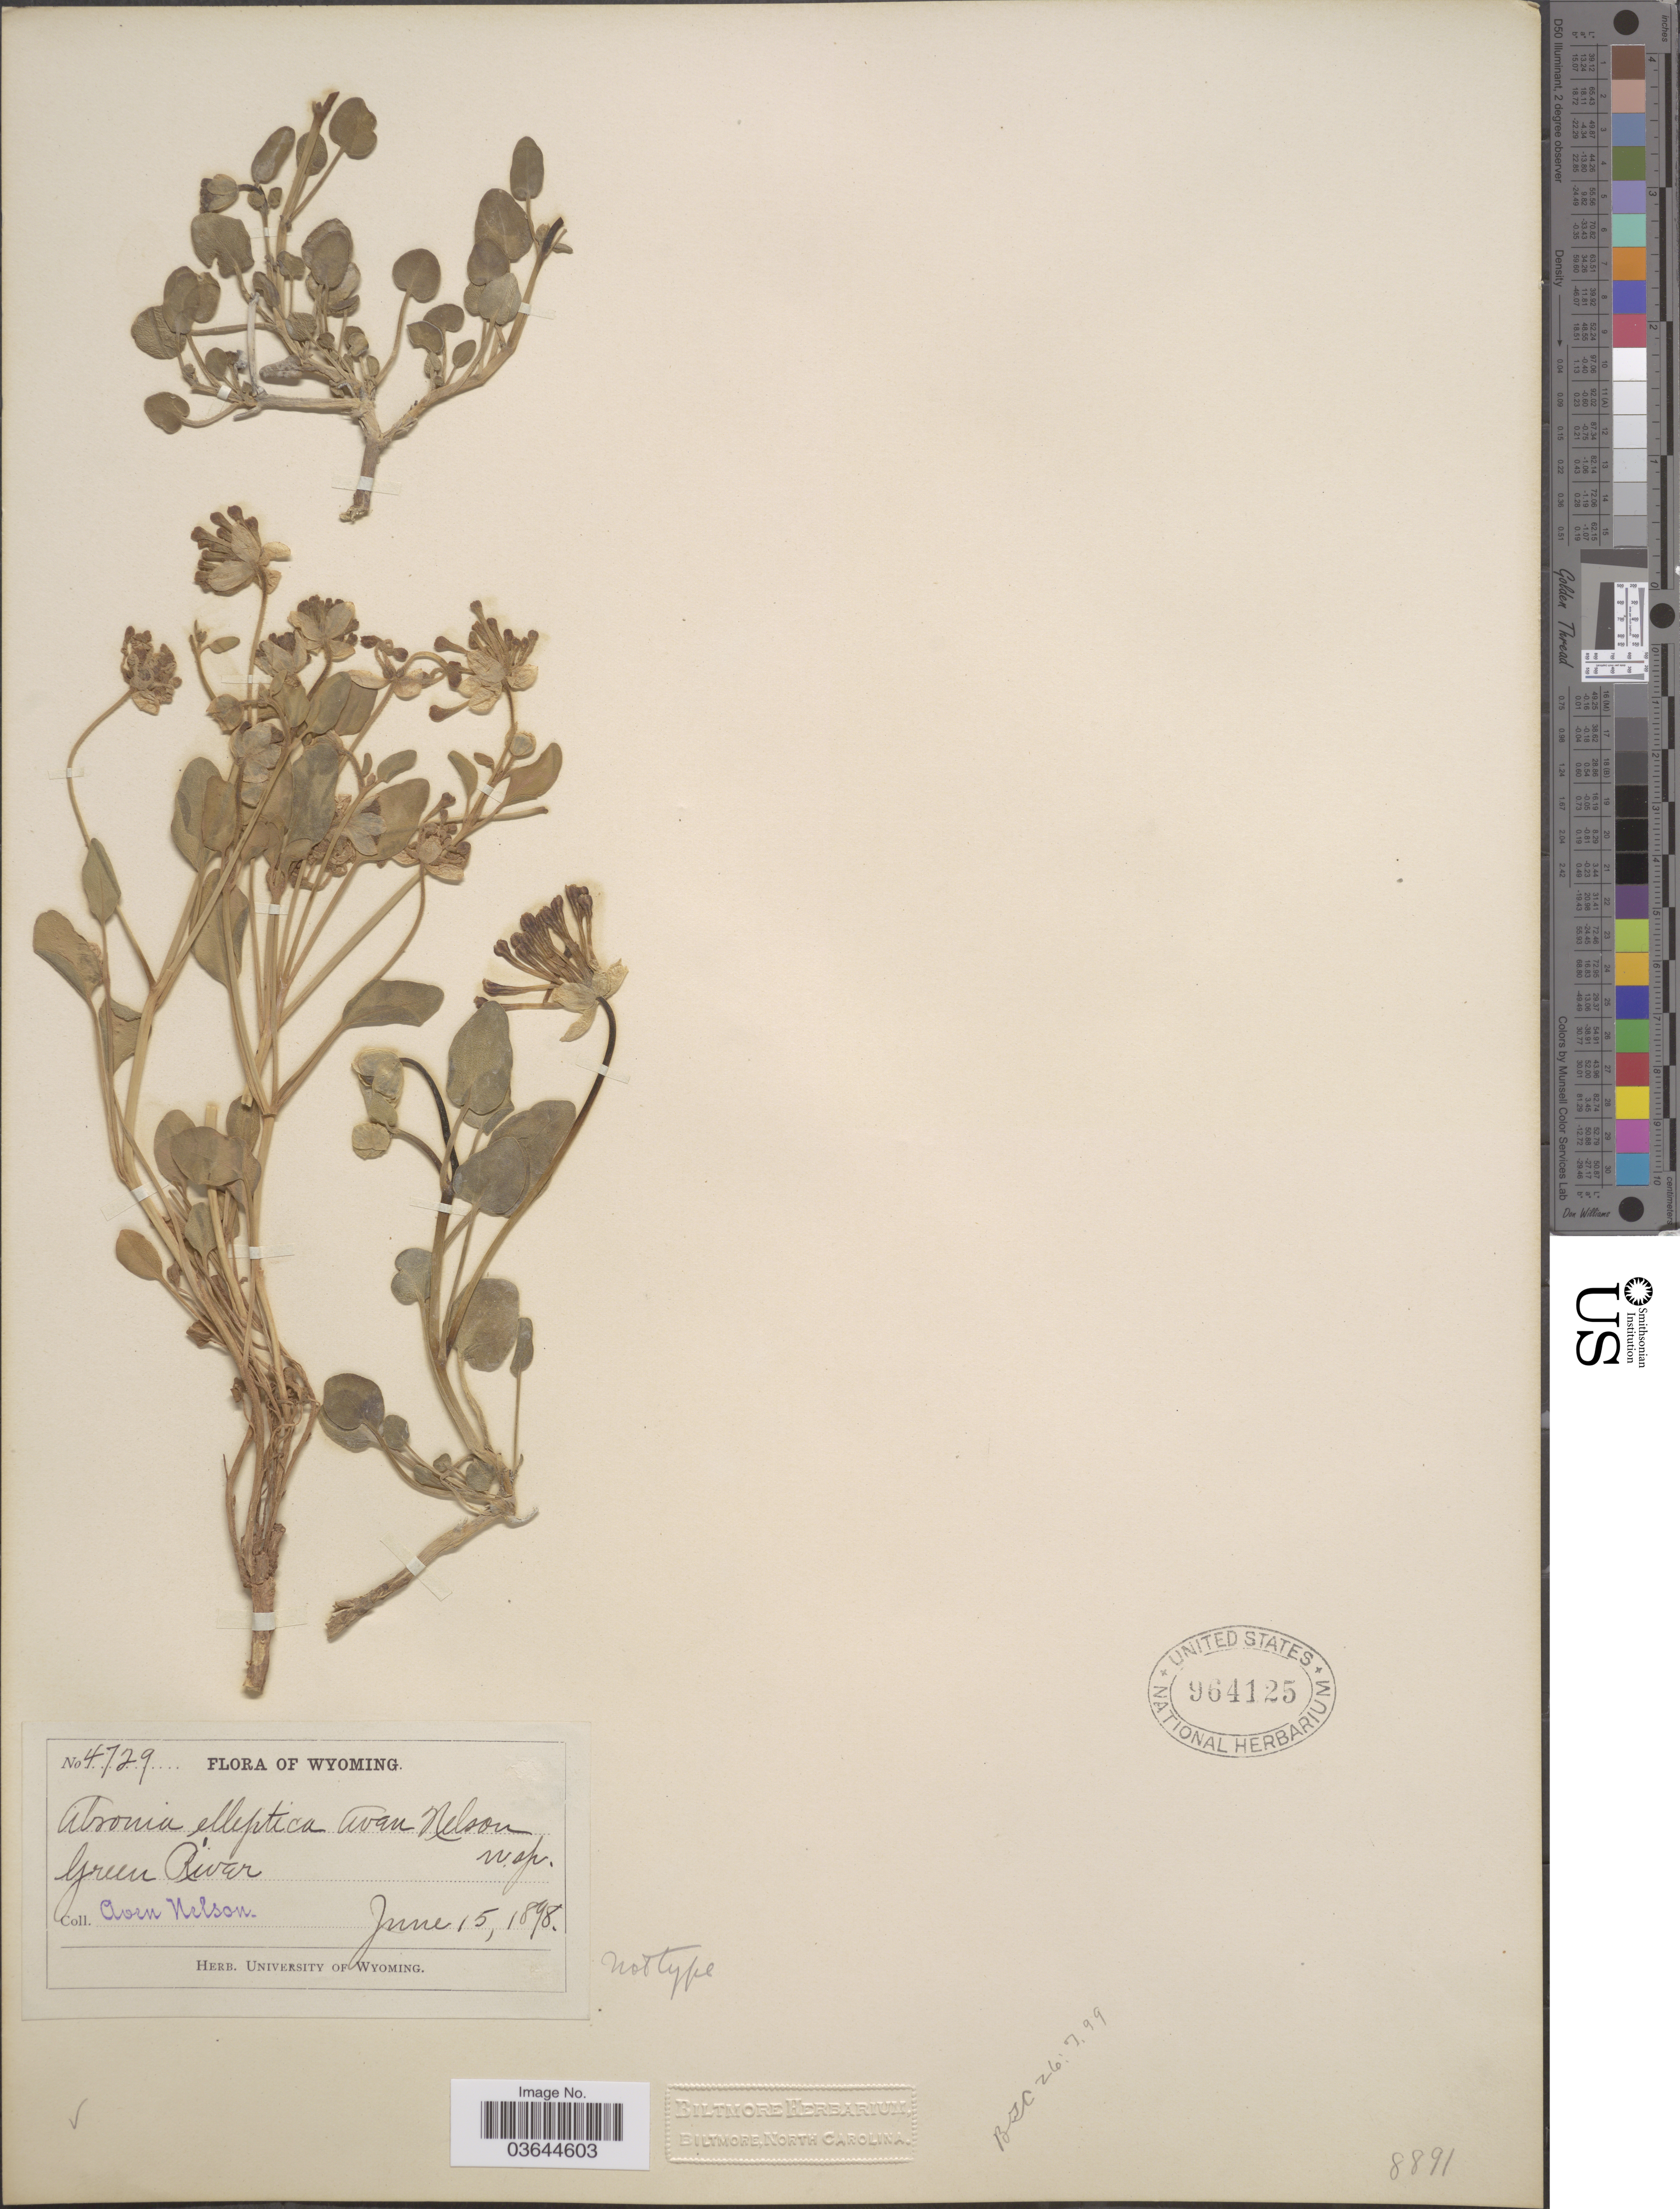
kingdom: Plantae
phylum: Tracheophyta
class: Magnoliopsida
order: Caryophyllales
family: Nyctaginaceae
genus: Abronia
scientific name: Abronia elliptica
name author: A. Nelson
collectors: A. Nelson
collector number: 4729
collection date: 1898-06-15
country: United States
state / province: Wyoming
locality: Green River.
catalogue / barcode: US 964125